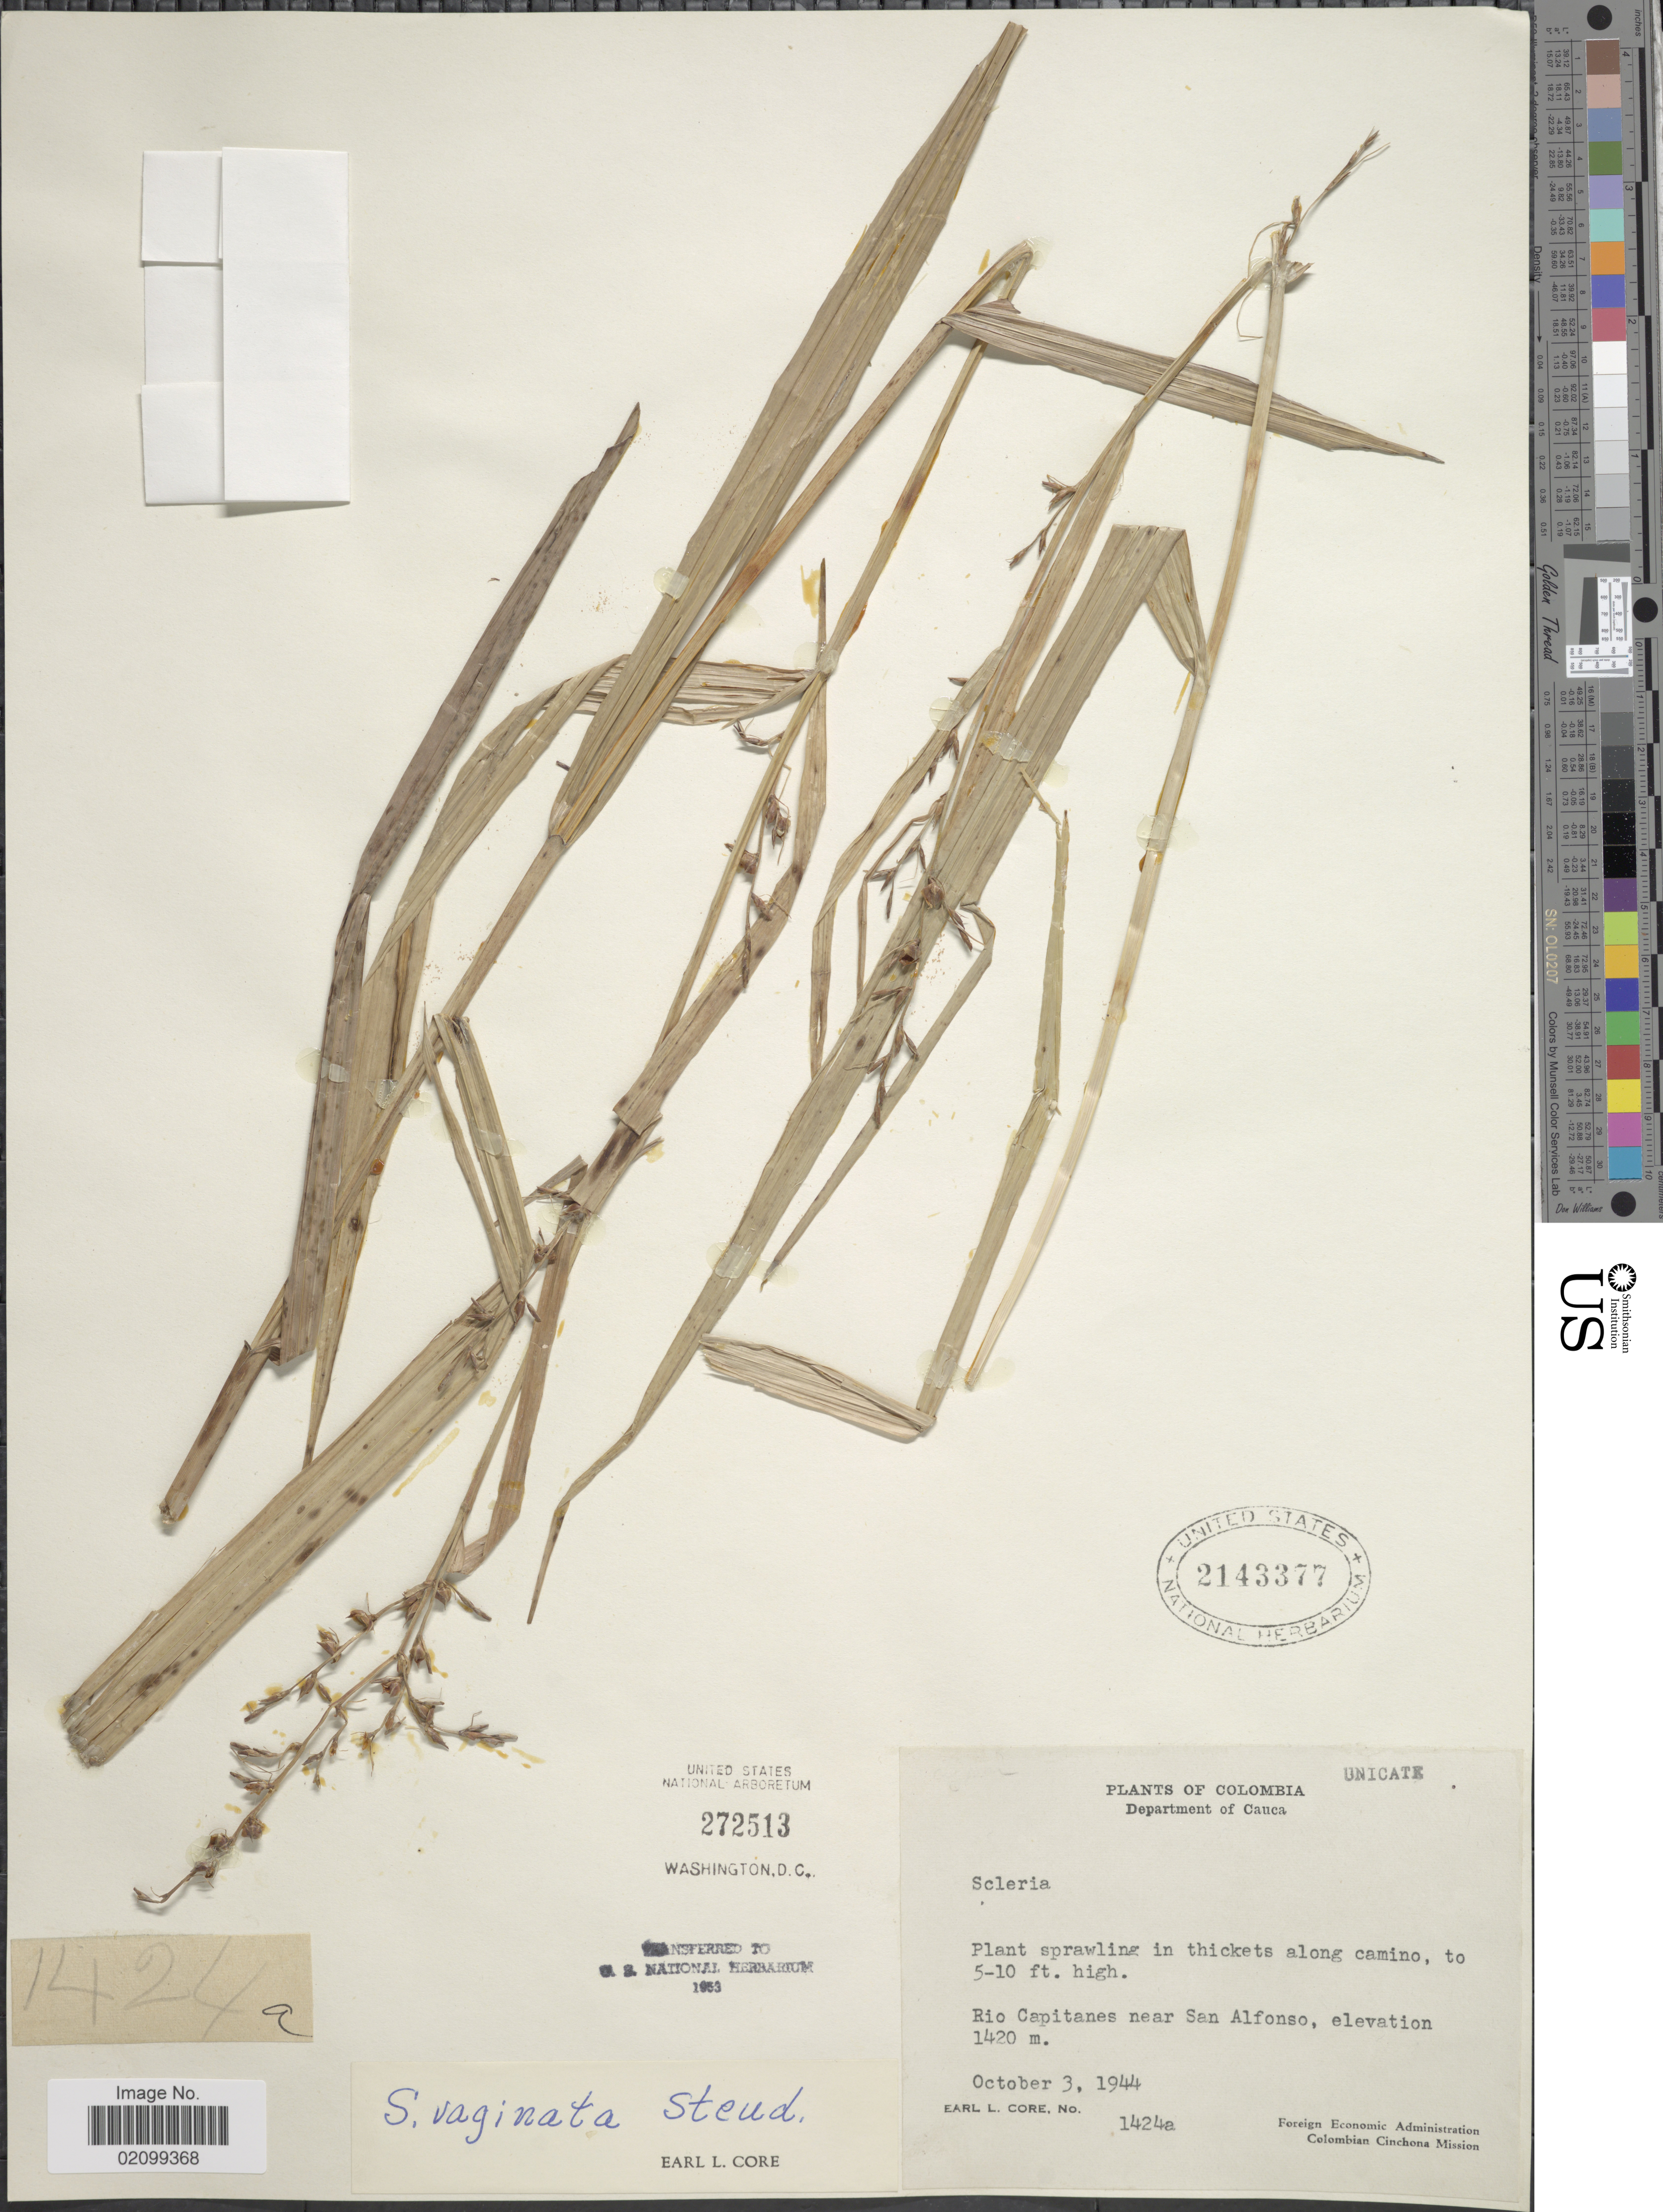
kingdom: Plantae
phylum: Tracheophyta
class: Liliopsida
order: Poales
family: Cyperaceae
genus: Scleria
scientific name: Scleria vaginata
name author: Steud.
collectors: E. L. Core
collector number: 1424A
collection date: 1944-10-03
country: Colombia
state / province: Cauca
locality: Department of Cauca. Rio Capitanes near San Alfonso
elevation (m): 1420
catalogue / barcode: US 2143377